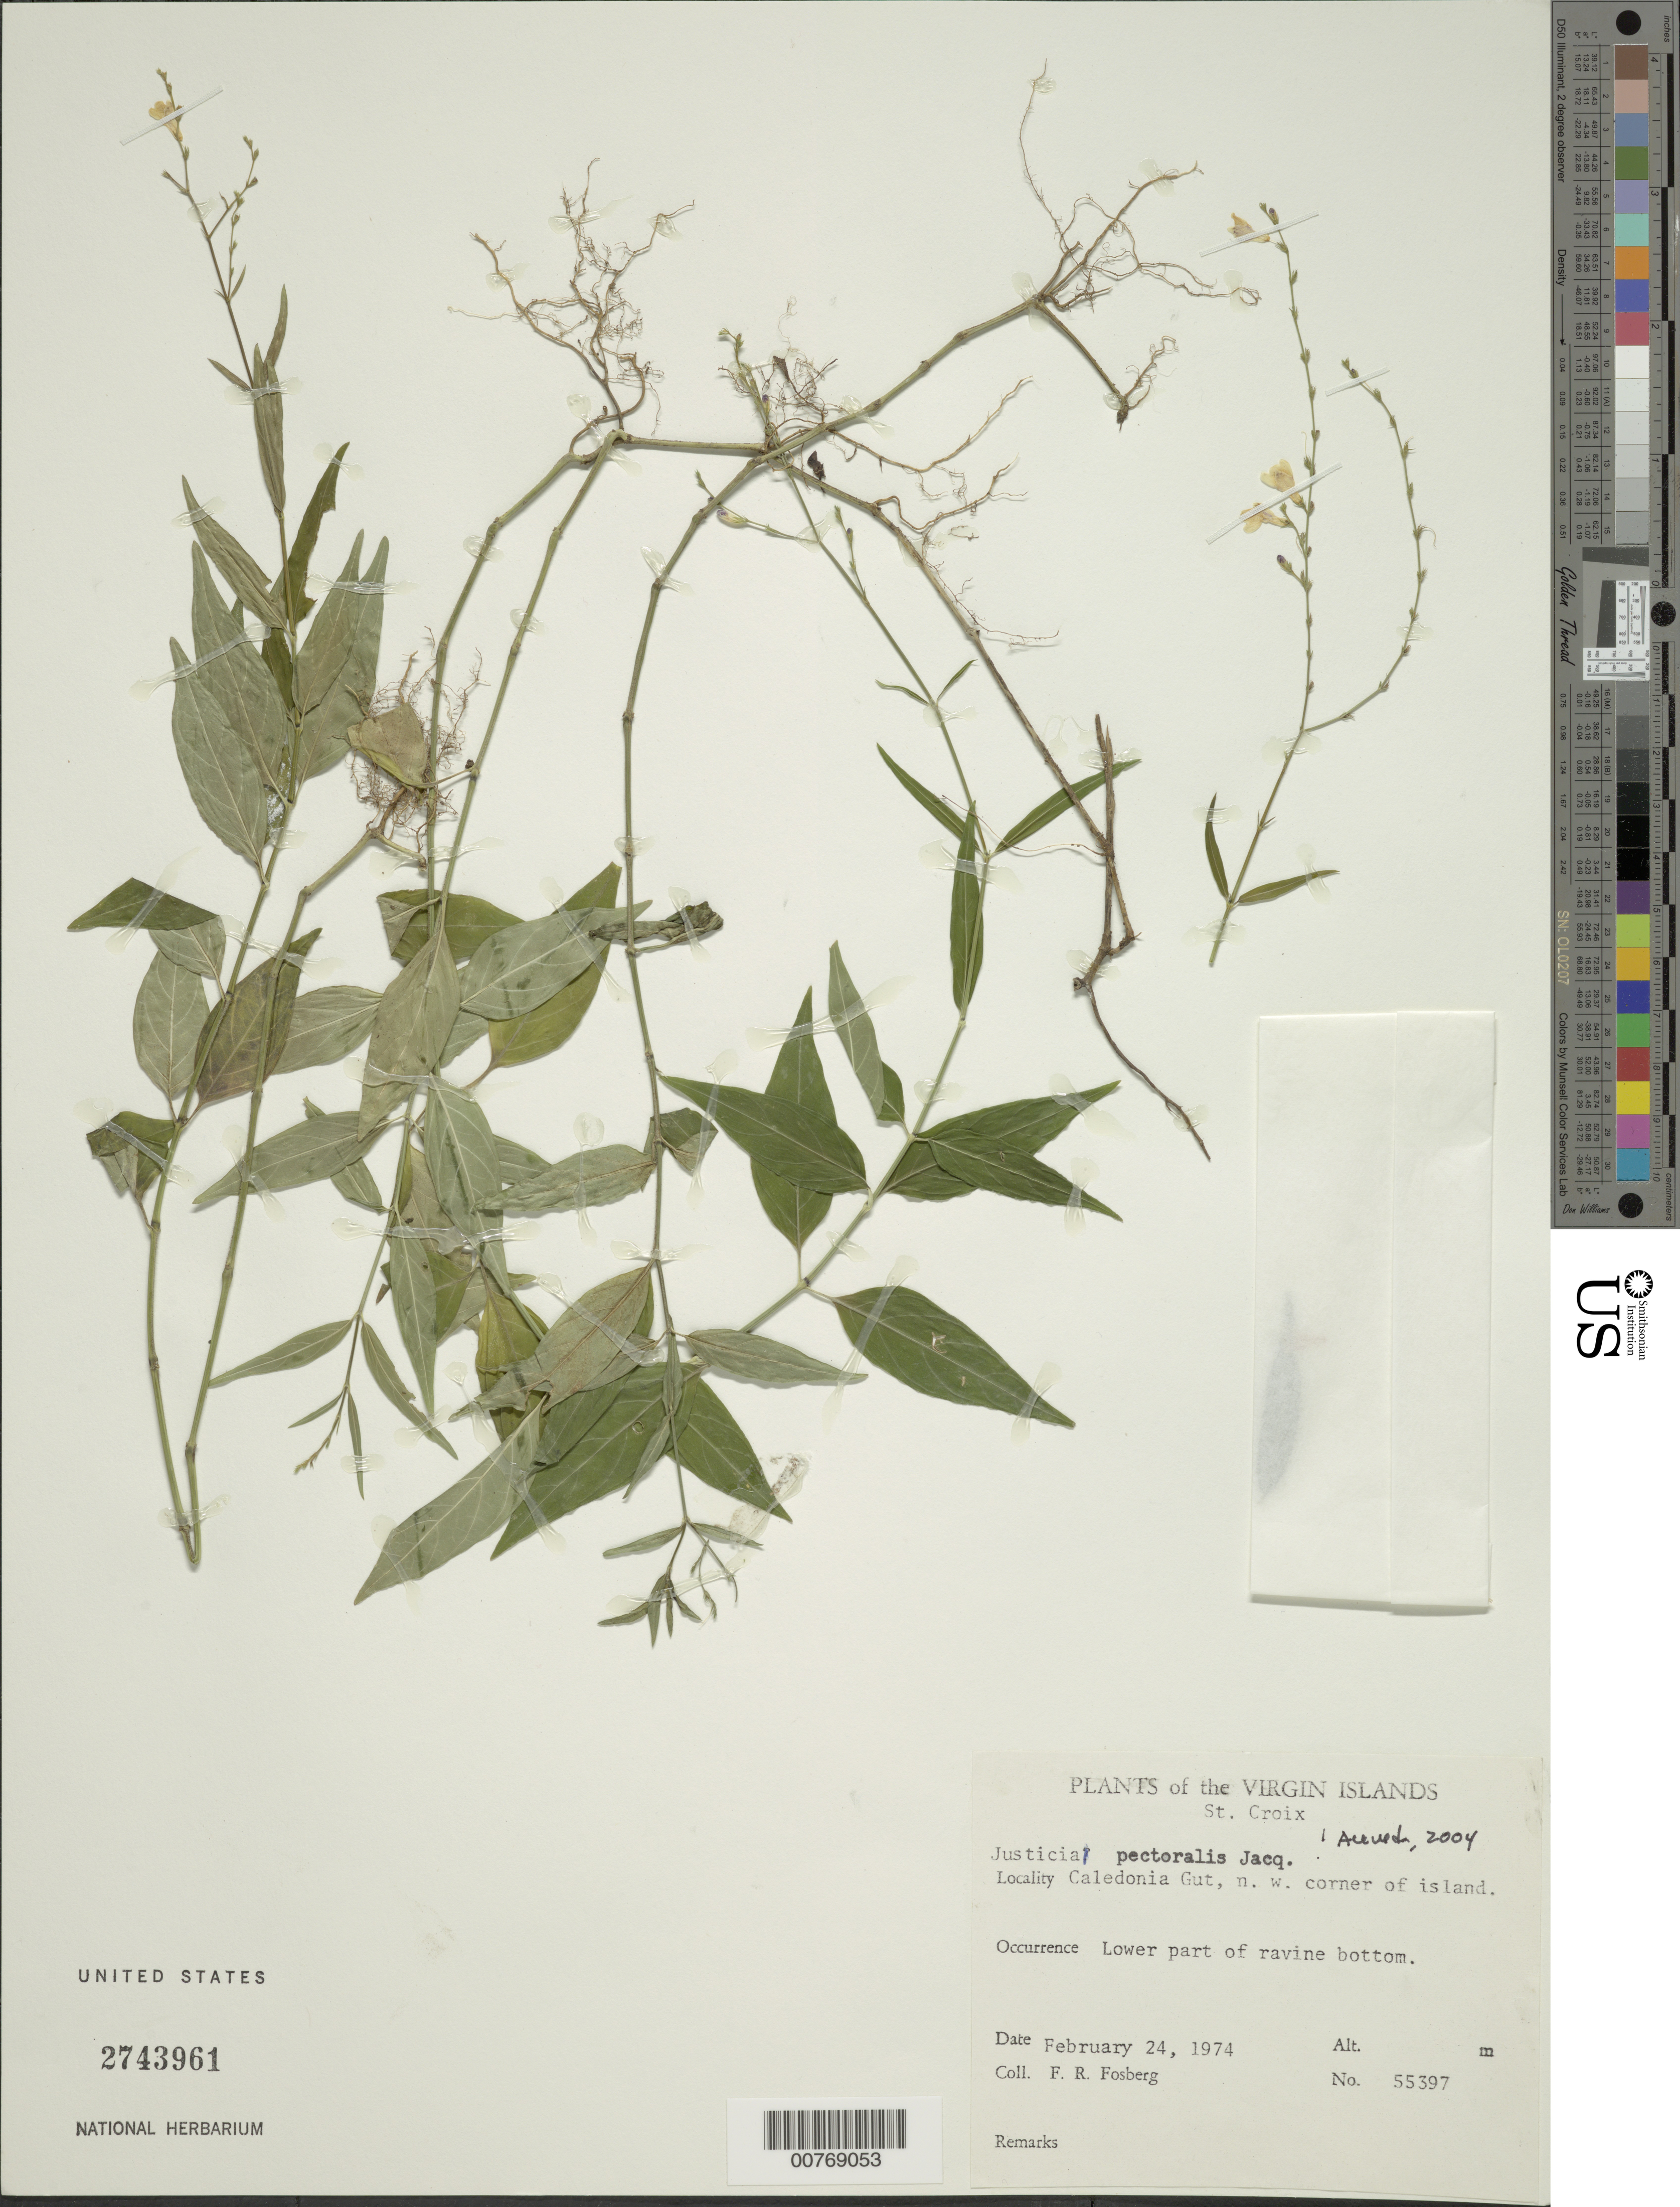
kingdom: Plantae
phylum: Tracheophyta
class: Magnoliopsida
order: Lamiales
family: Acanthaceae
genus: Justicia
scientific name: Justicia pectoralis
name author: Jacq.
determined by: Meagher, M.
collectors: F. R. Fosberg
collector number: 55397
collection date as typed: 24 Feb 1974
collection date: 1974-02-24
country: U.S. Virgin Islands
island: St. Croix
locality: Caledonia Gut, NW corner of island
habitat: Lower part of ravine bottom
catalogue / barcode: US 2743961